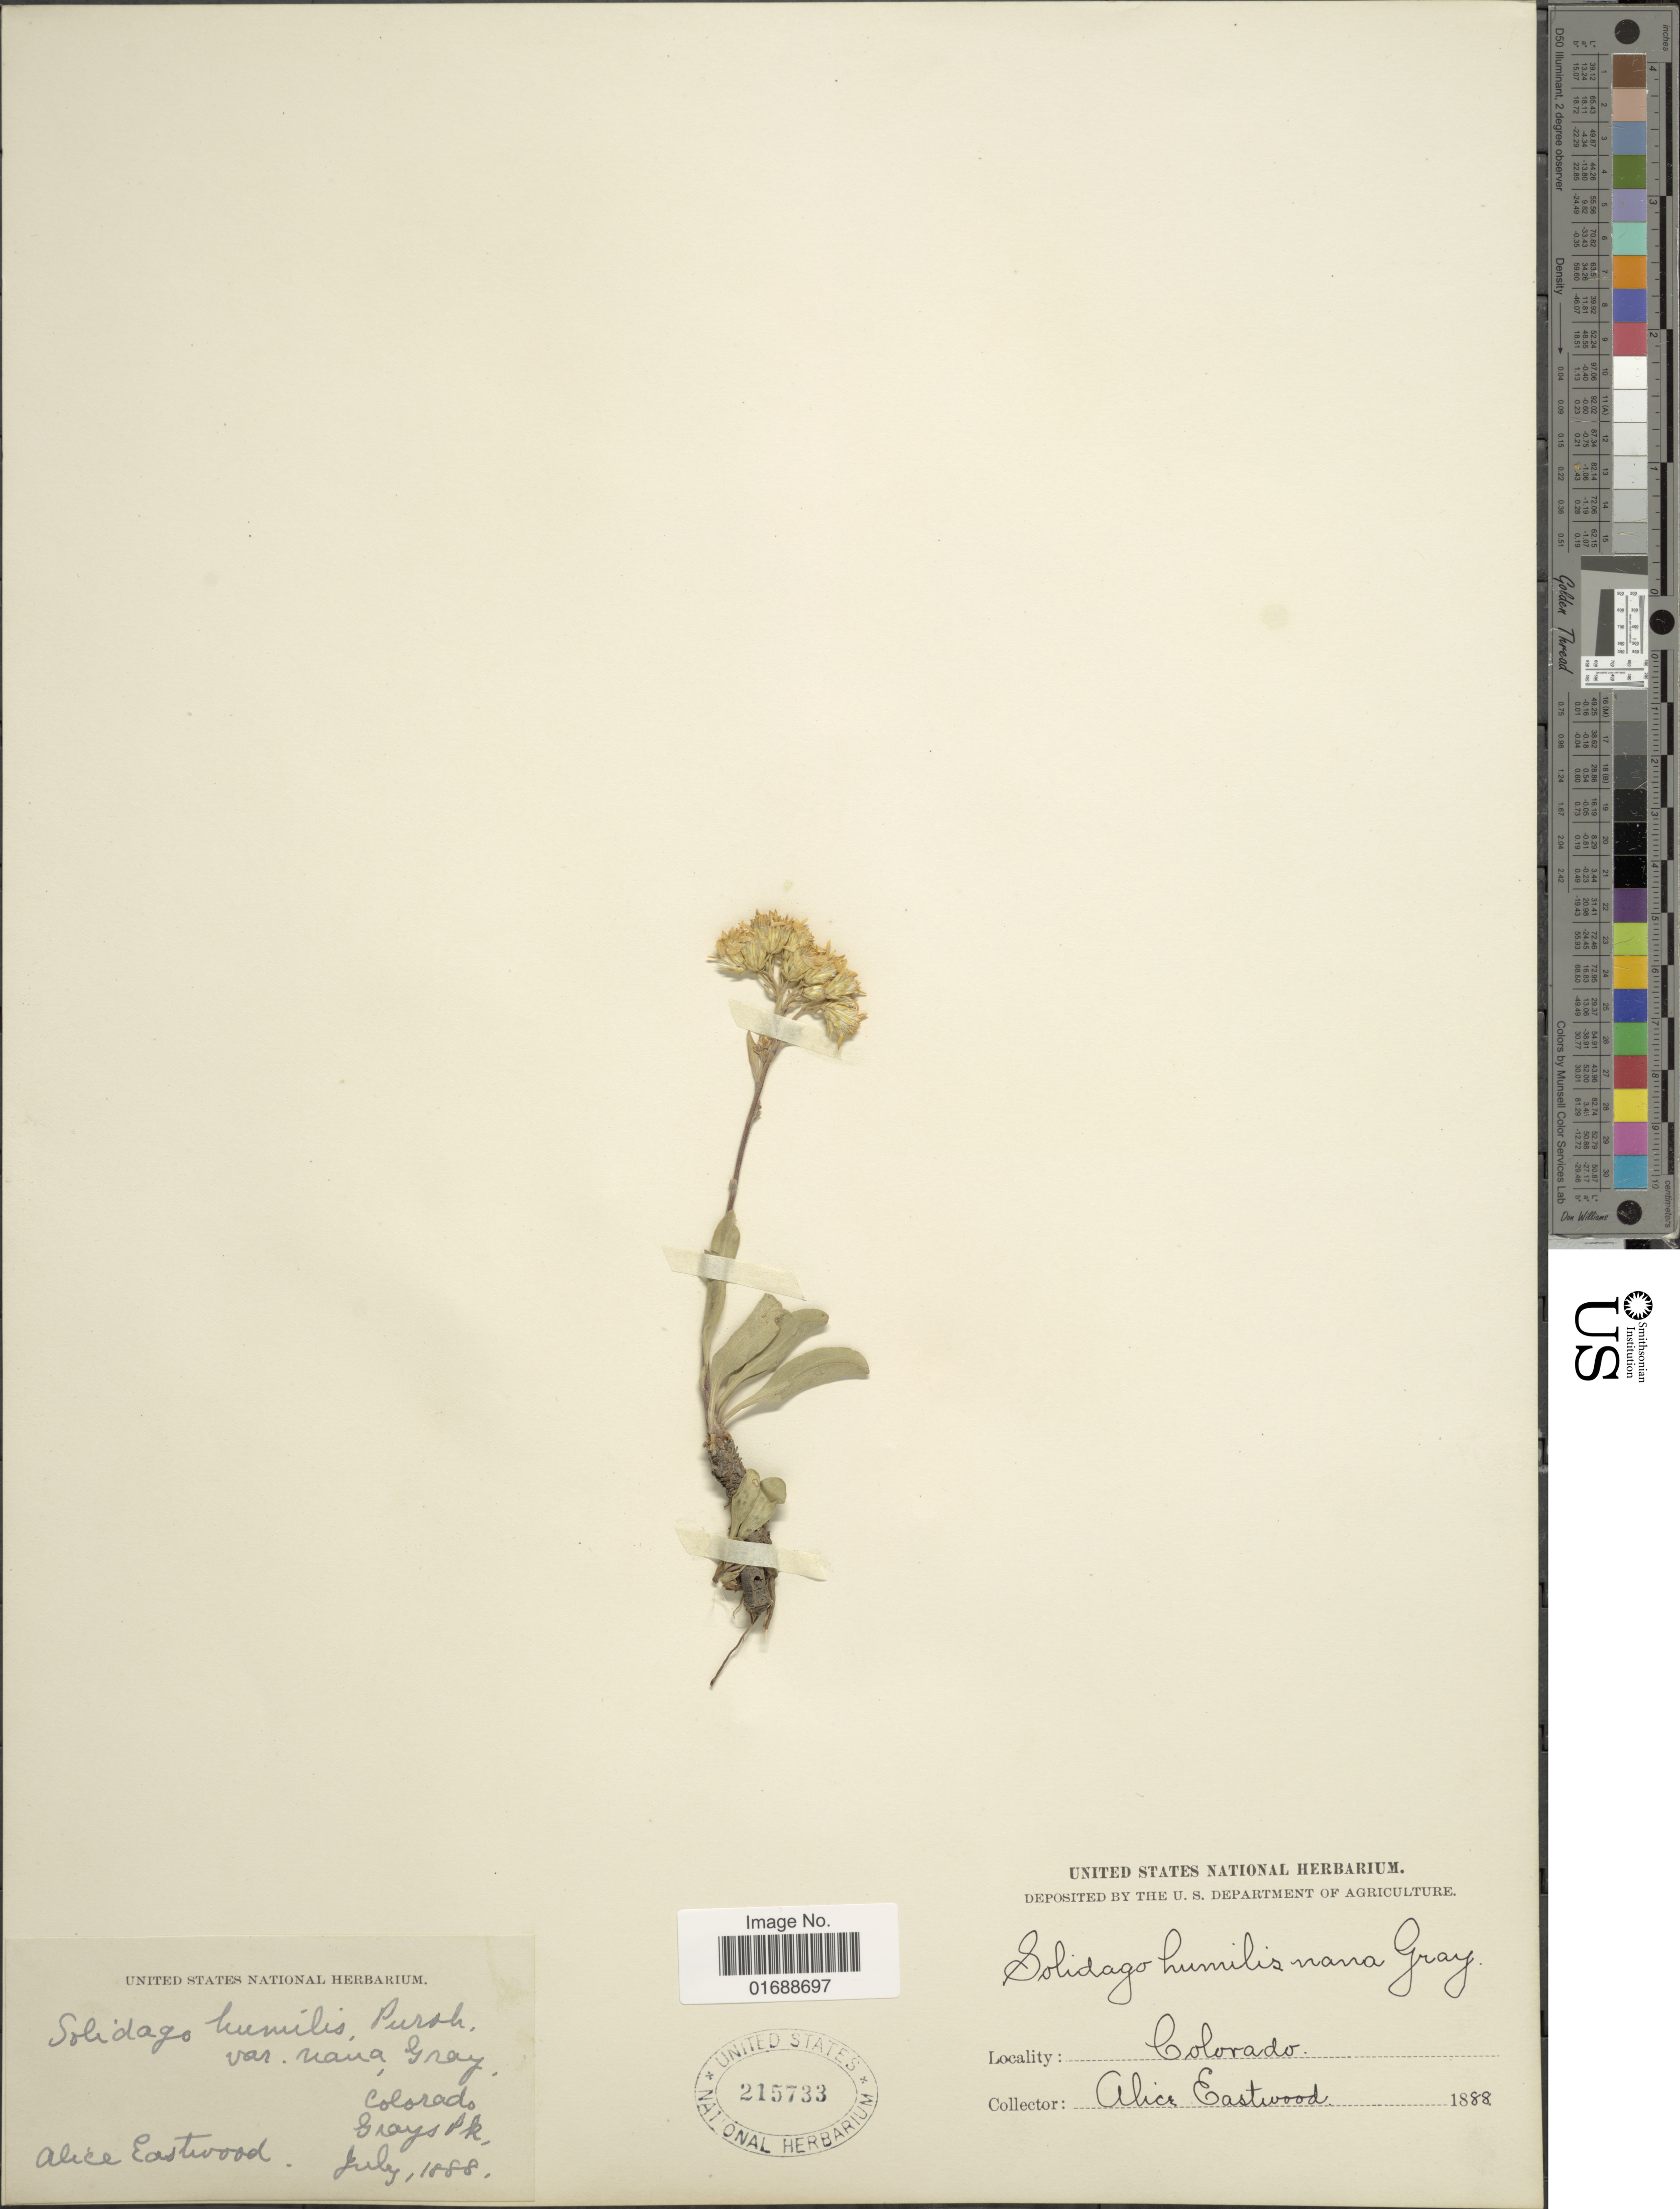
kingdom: Plantae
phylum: Tracheophyta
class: Magnoliopsida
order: Asterales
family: Asteraceae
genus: Solidago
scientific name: Solidago nana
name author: Nutt.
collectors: A. Eastwood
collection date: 1888-07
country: United States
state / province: Colorado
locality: Grays PK.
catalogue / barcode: US 215733